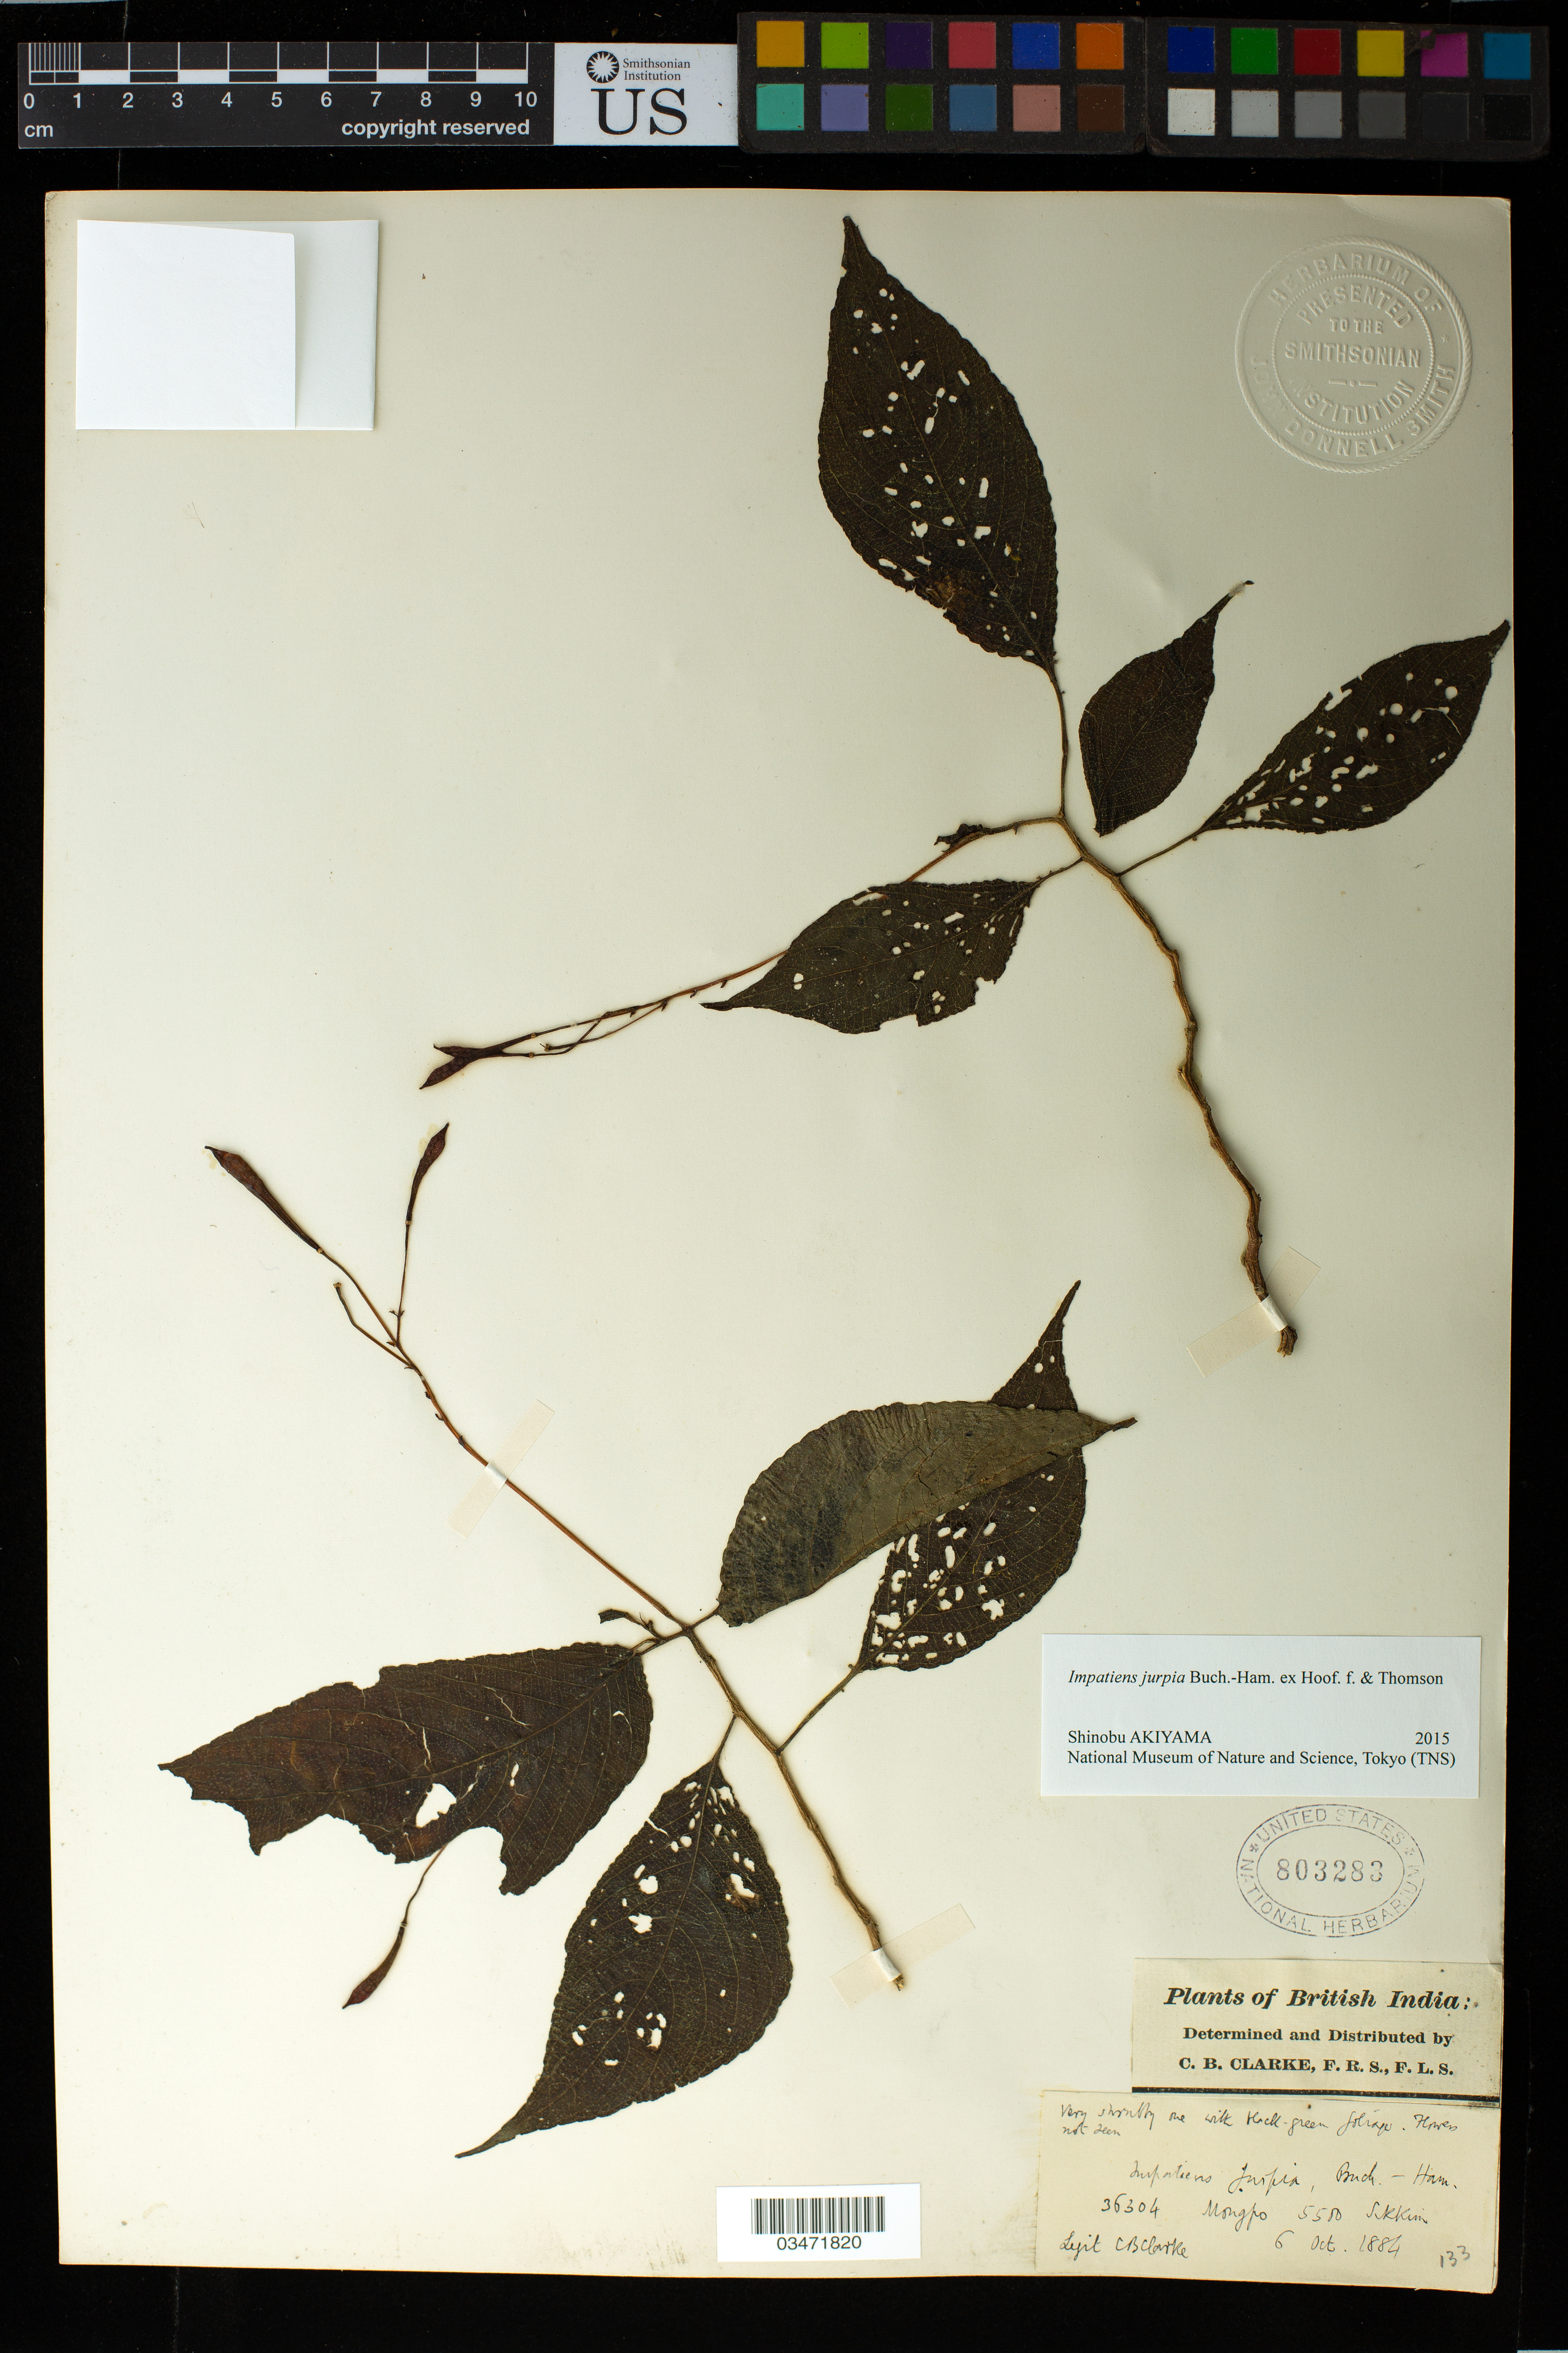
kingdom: Plantae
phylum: Tracheophyta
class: Magnoliopsida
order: Ericales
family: Balsaminaceae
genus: Impatiens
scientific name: Impatiens jurpia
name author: Buch.-Ham.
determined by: Akiyama, Shinobu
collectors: C. B. Clarke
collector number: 36304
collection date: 1884-10-06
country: India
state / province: Sikkim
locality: Mongpo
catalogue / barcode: US 803283